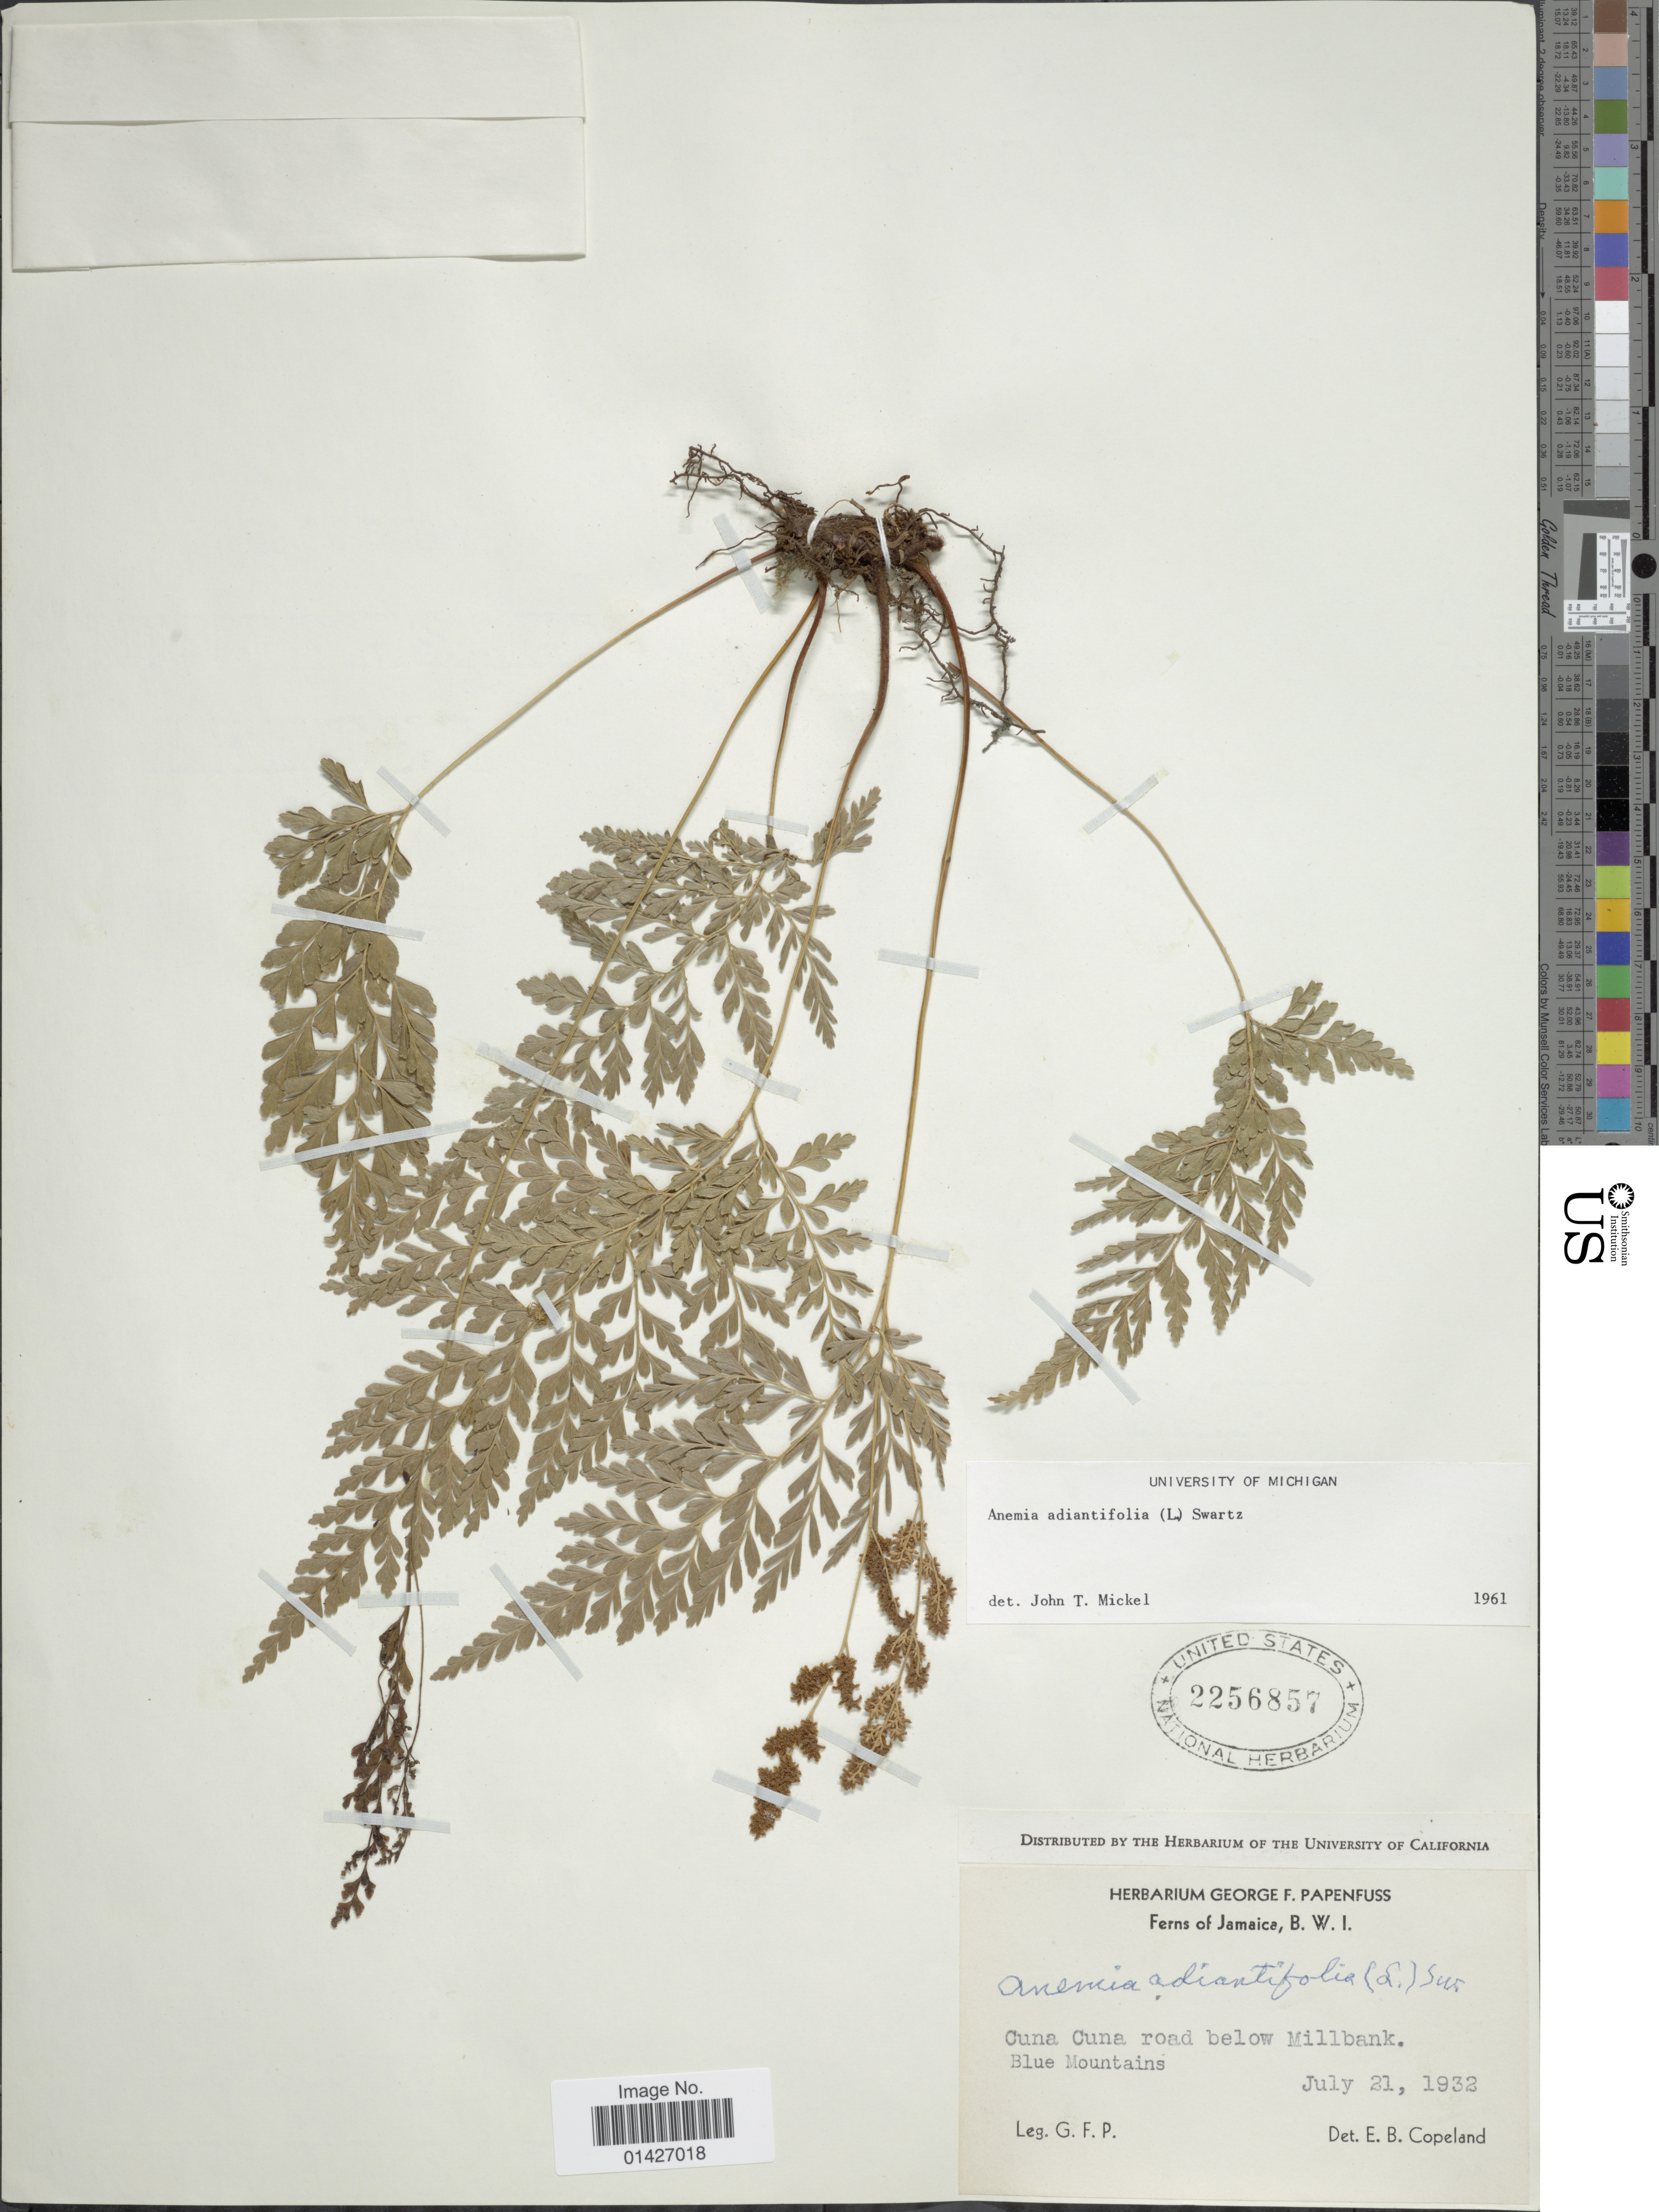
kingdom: Plantae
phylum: Tracheophyta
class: Polypodiopsida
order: Schizaeales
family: Anemiaceae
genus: Anemia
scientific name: Anemia adiantifolia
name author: (L.) Sw.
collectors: G. Papenfuss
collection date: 1932-07-21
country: Jamaica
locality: B.W.I., Cuna Cuna road below Millbank. Blue Mountains.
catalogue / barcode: US 2256857